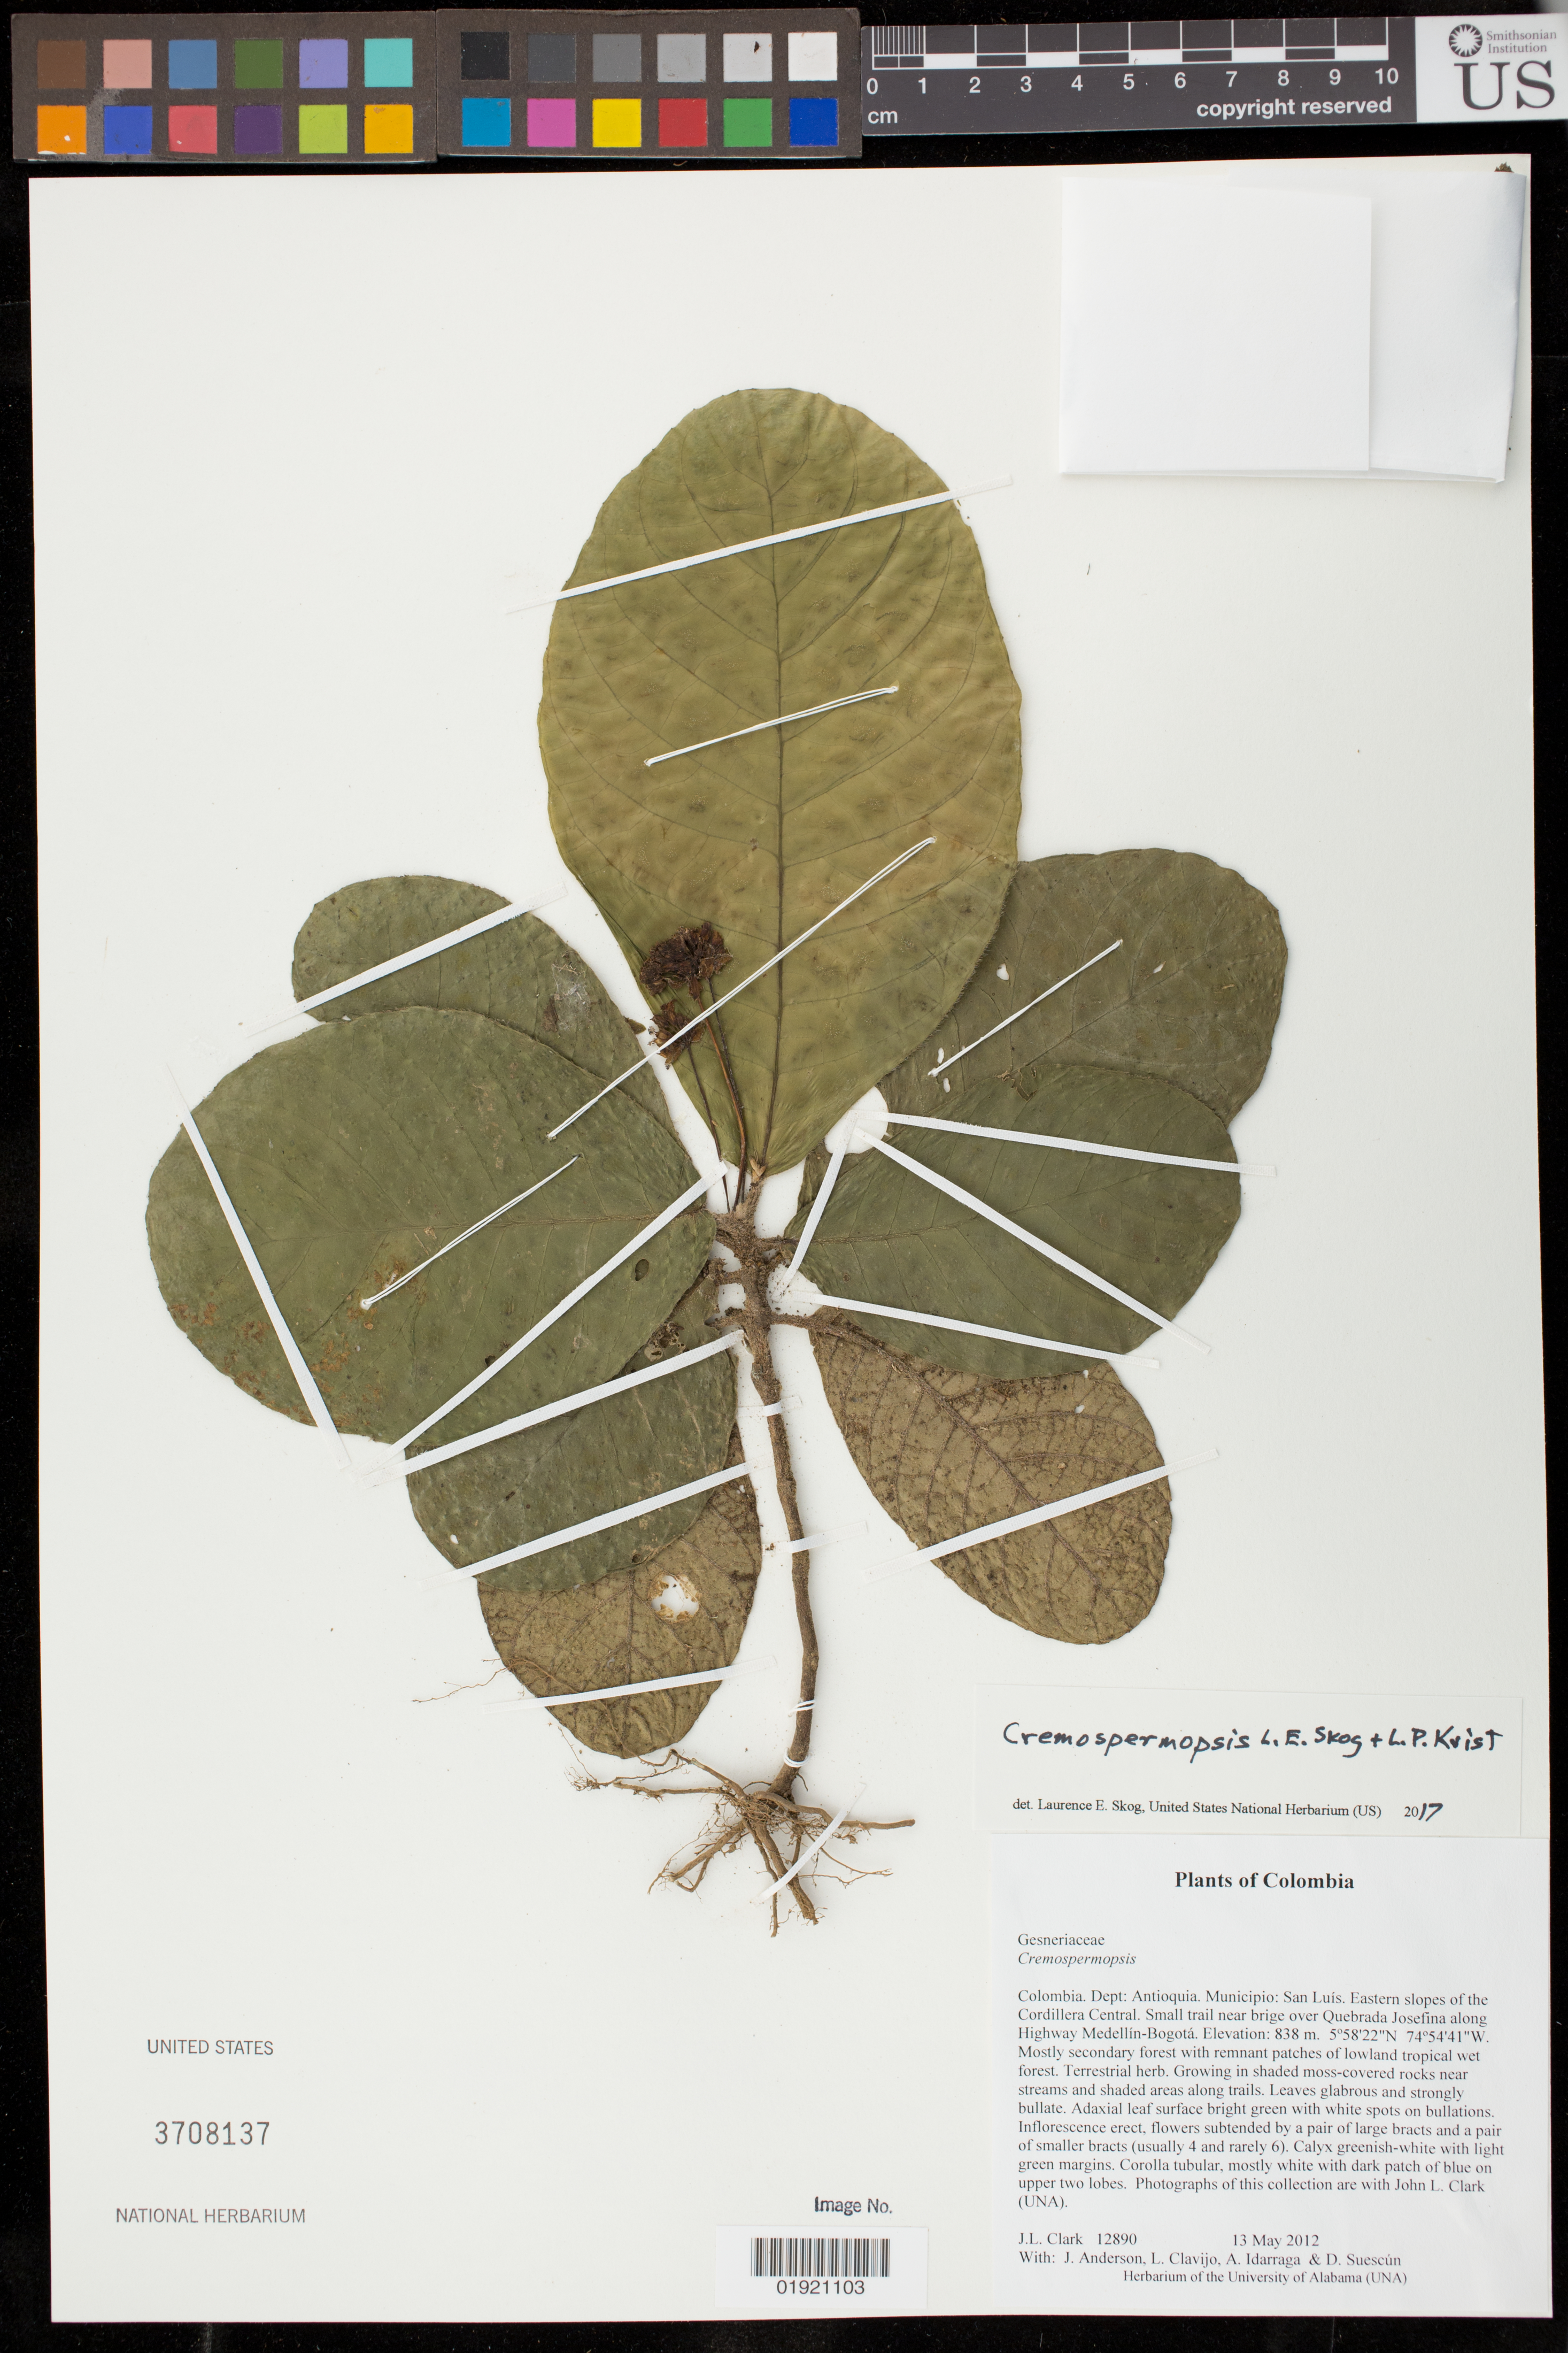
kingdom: Plantae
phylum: Tracheophyta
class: Magnoliopsida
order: Lamiales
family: Gesneriaceae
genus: Cremospermopsis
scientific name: Cremospermopsis galaxias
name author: J.L. Clark & Clavijo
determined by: Clark, J. L., (SEL), The Marie Selby Botanical Garden (UNITED STATES)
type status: Isotype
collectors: J. L. Clark, J. Anderson, L. Clavijo, Á. Idárraga-Piedrahita & D. Suescún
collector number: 12890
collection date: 2012-05-13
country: Colombia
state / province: Antioquia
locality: Municipio: Lan Luis. Eastern slopes of the Cordillera Central. Small trail near bridge over Quebrada Josefina along Highway Medellin-Bogota.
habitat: Mostly secondary forest with remnant patches of lowland tropical wet forest. Growing in shaded moss-covered rocks near streams and shaded areas along trails.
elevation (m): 838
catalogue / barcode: US 3708137